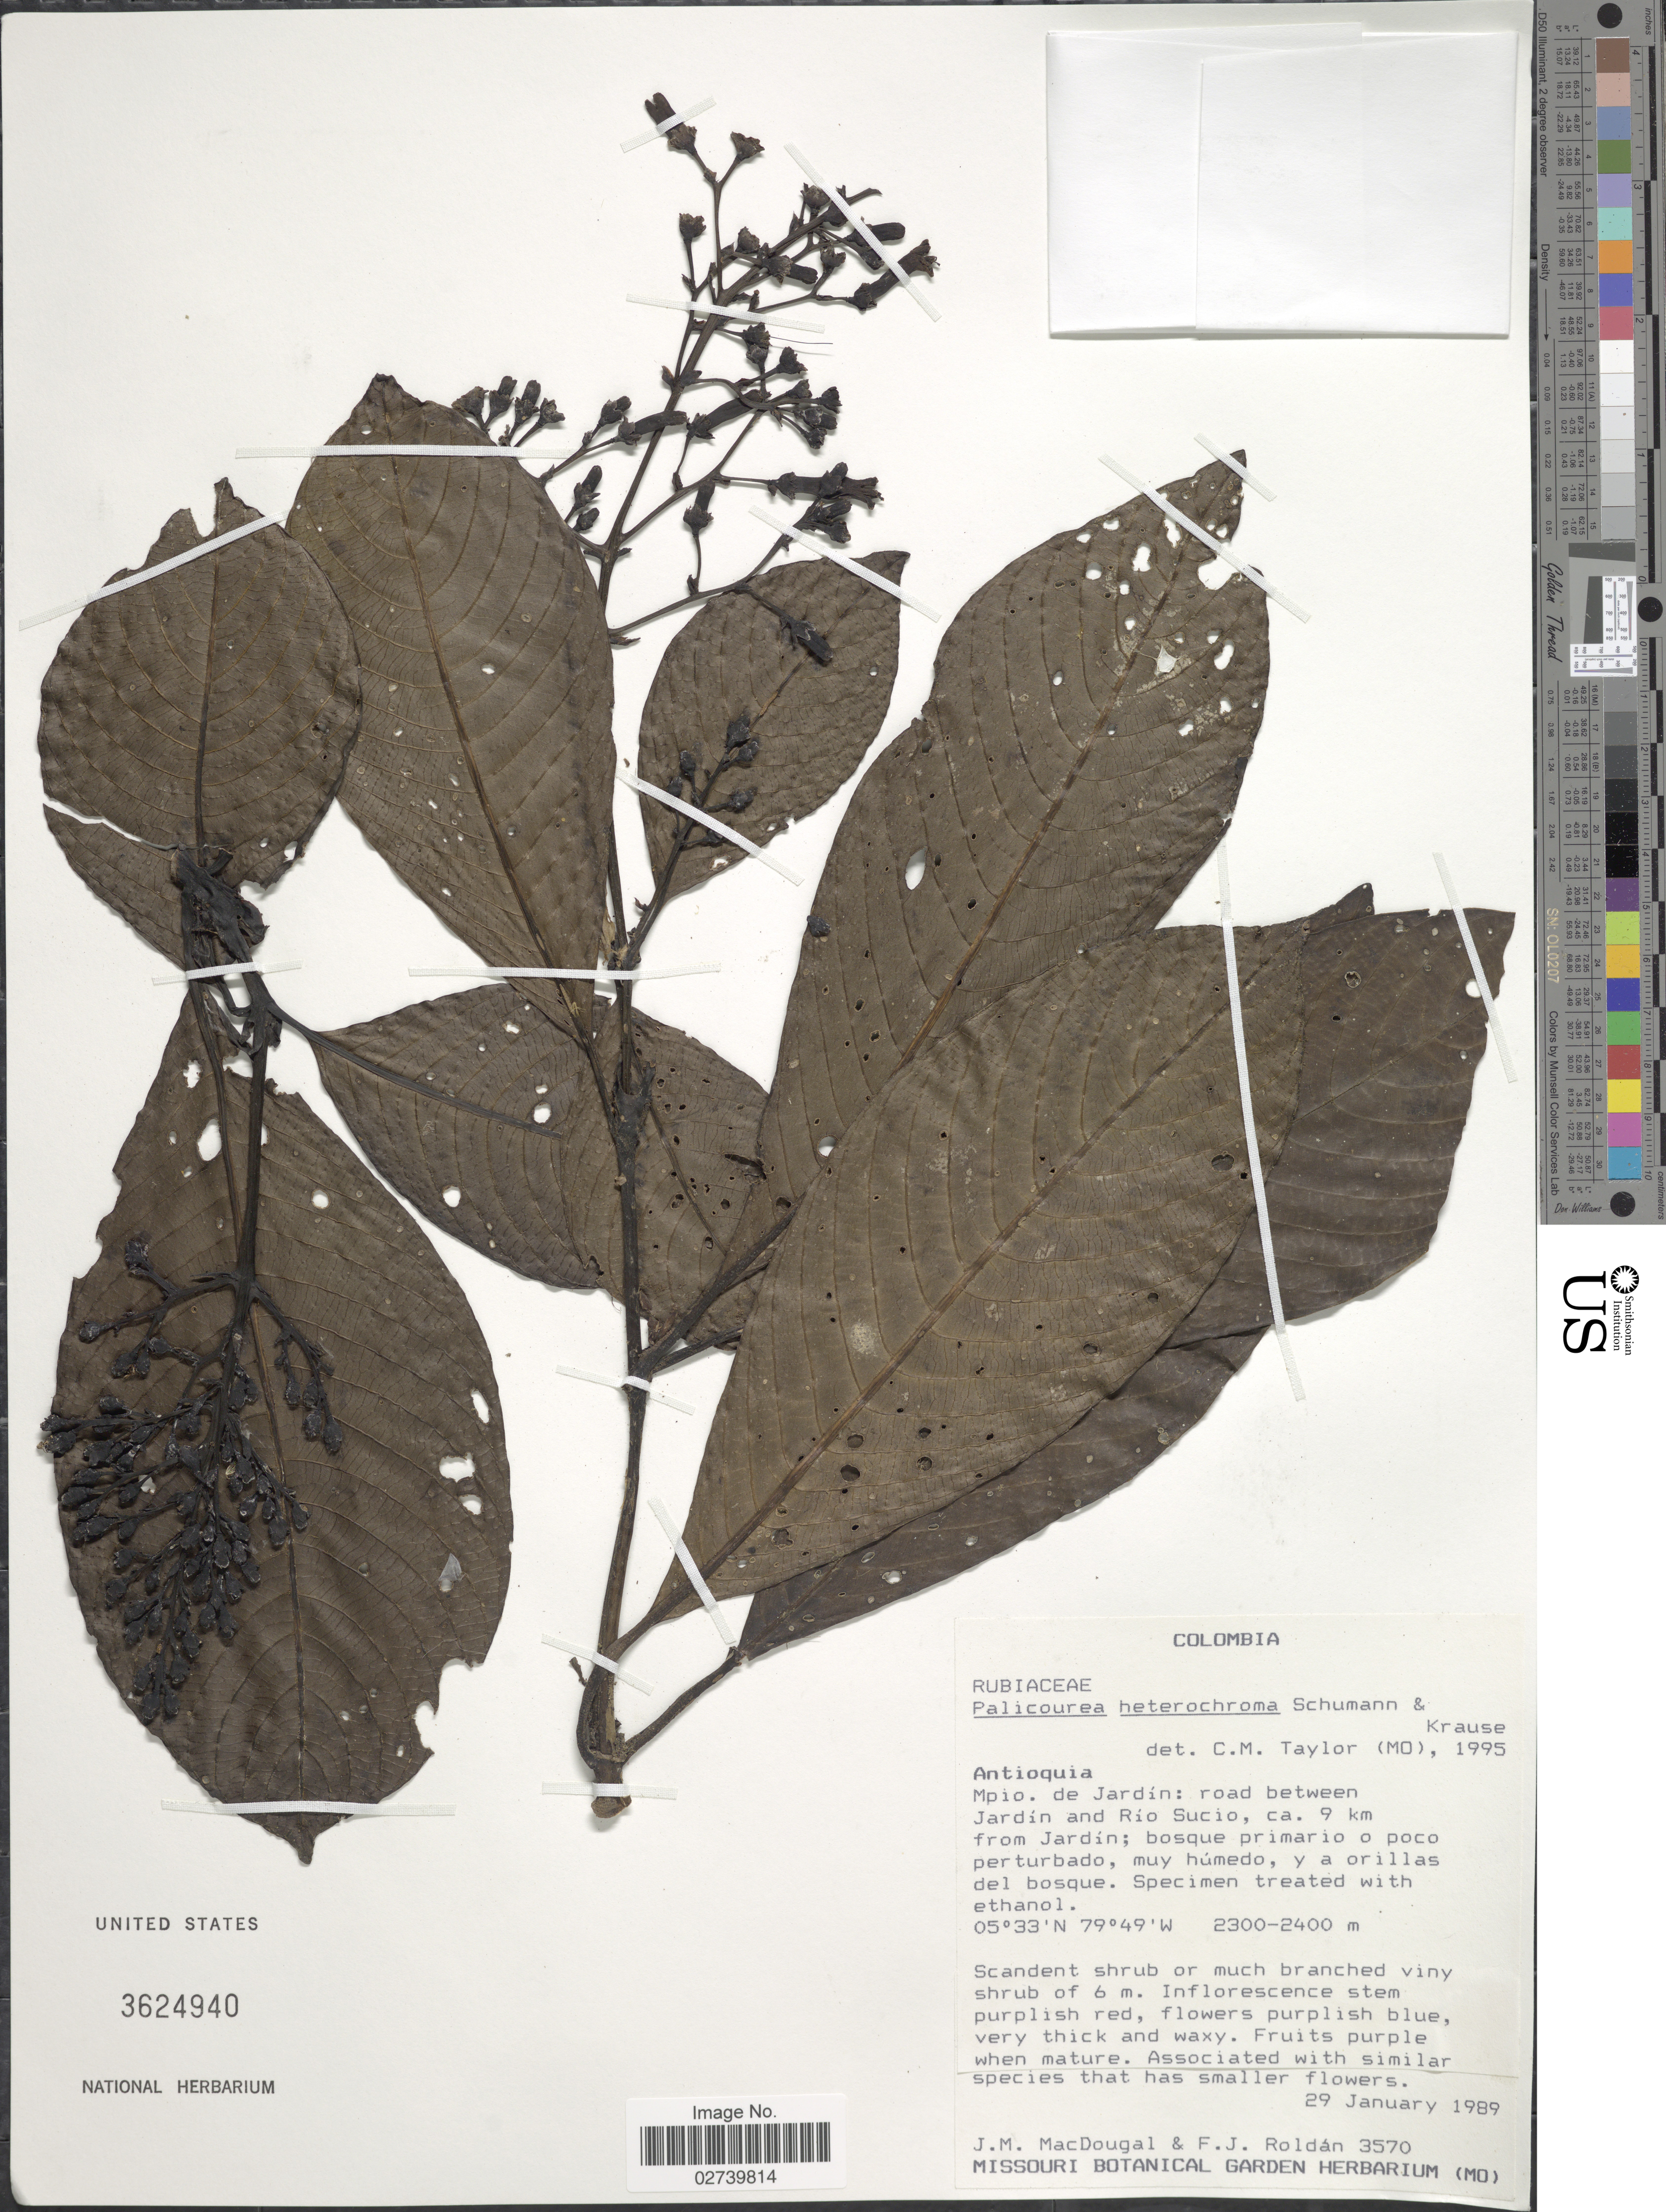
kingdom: Plantae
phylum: Tracheophyta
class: Magnoliopsida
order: Gentianales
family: Rubiaceae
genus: Palicourea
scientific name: Palicourea heterochroma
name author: K. Schum. & K. Krause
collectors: J. M. MacDougal & F. J. Roldán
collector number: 3570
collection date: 1989-01-29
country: Colombia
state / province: Antioquia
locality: Mpio. de Jardin: Road between Jardín and Río Sucio, ca. 9 km from Jardín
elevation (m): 2300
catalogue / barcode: US 3624940